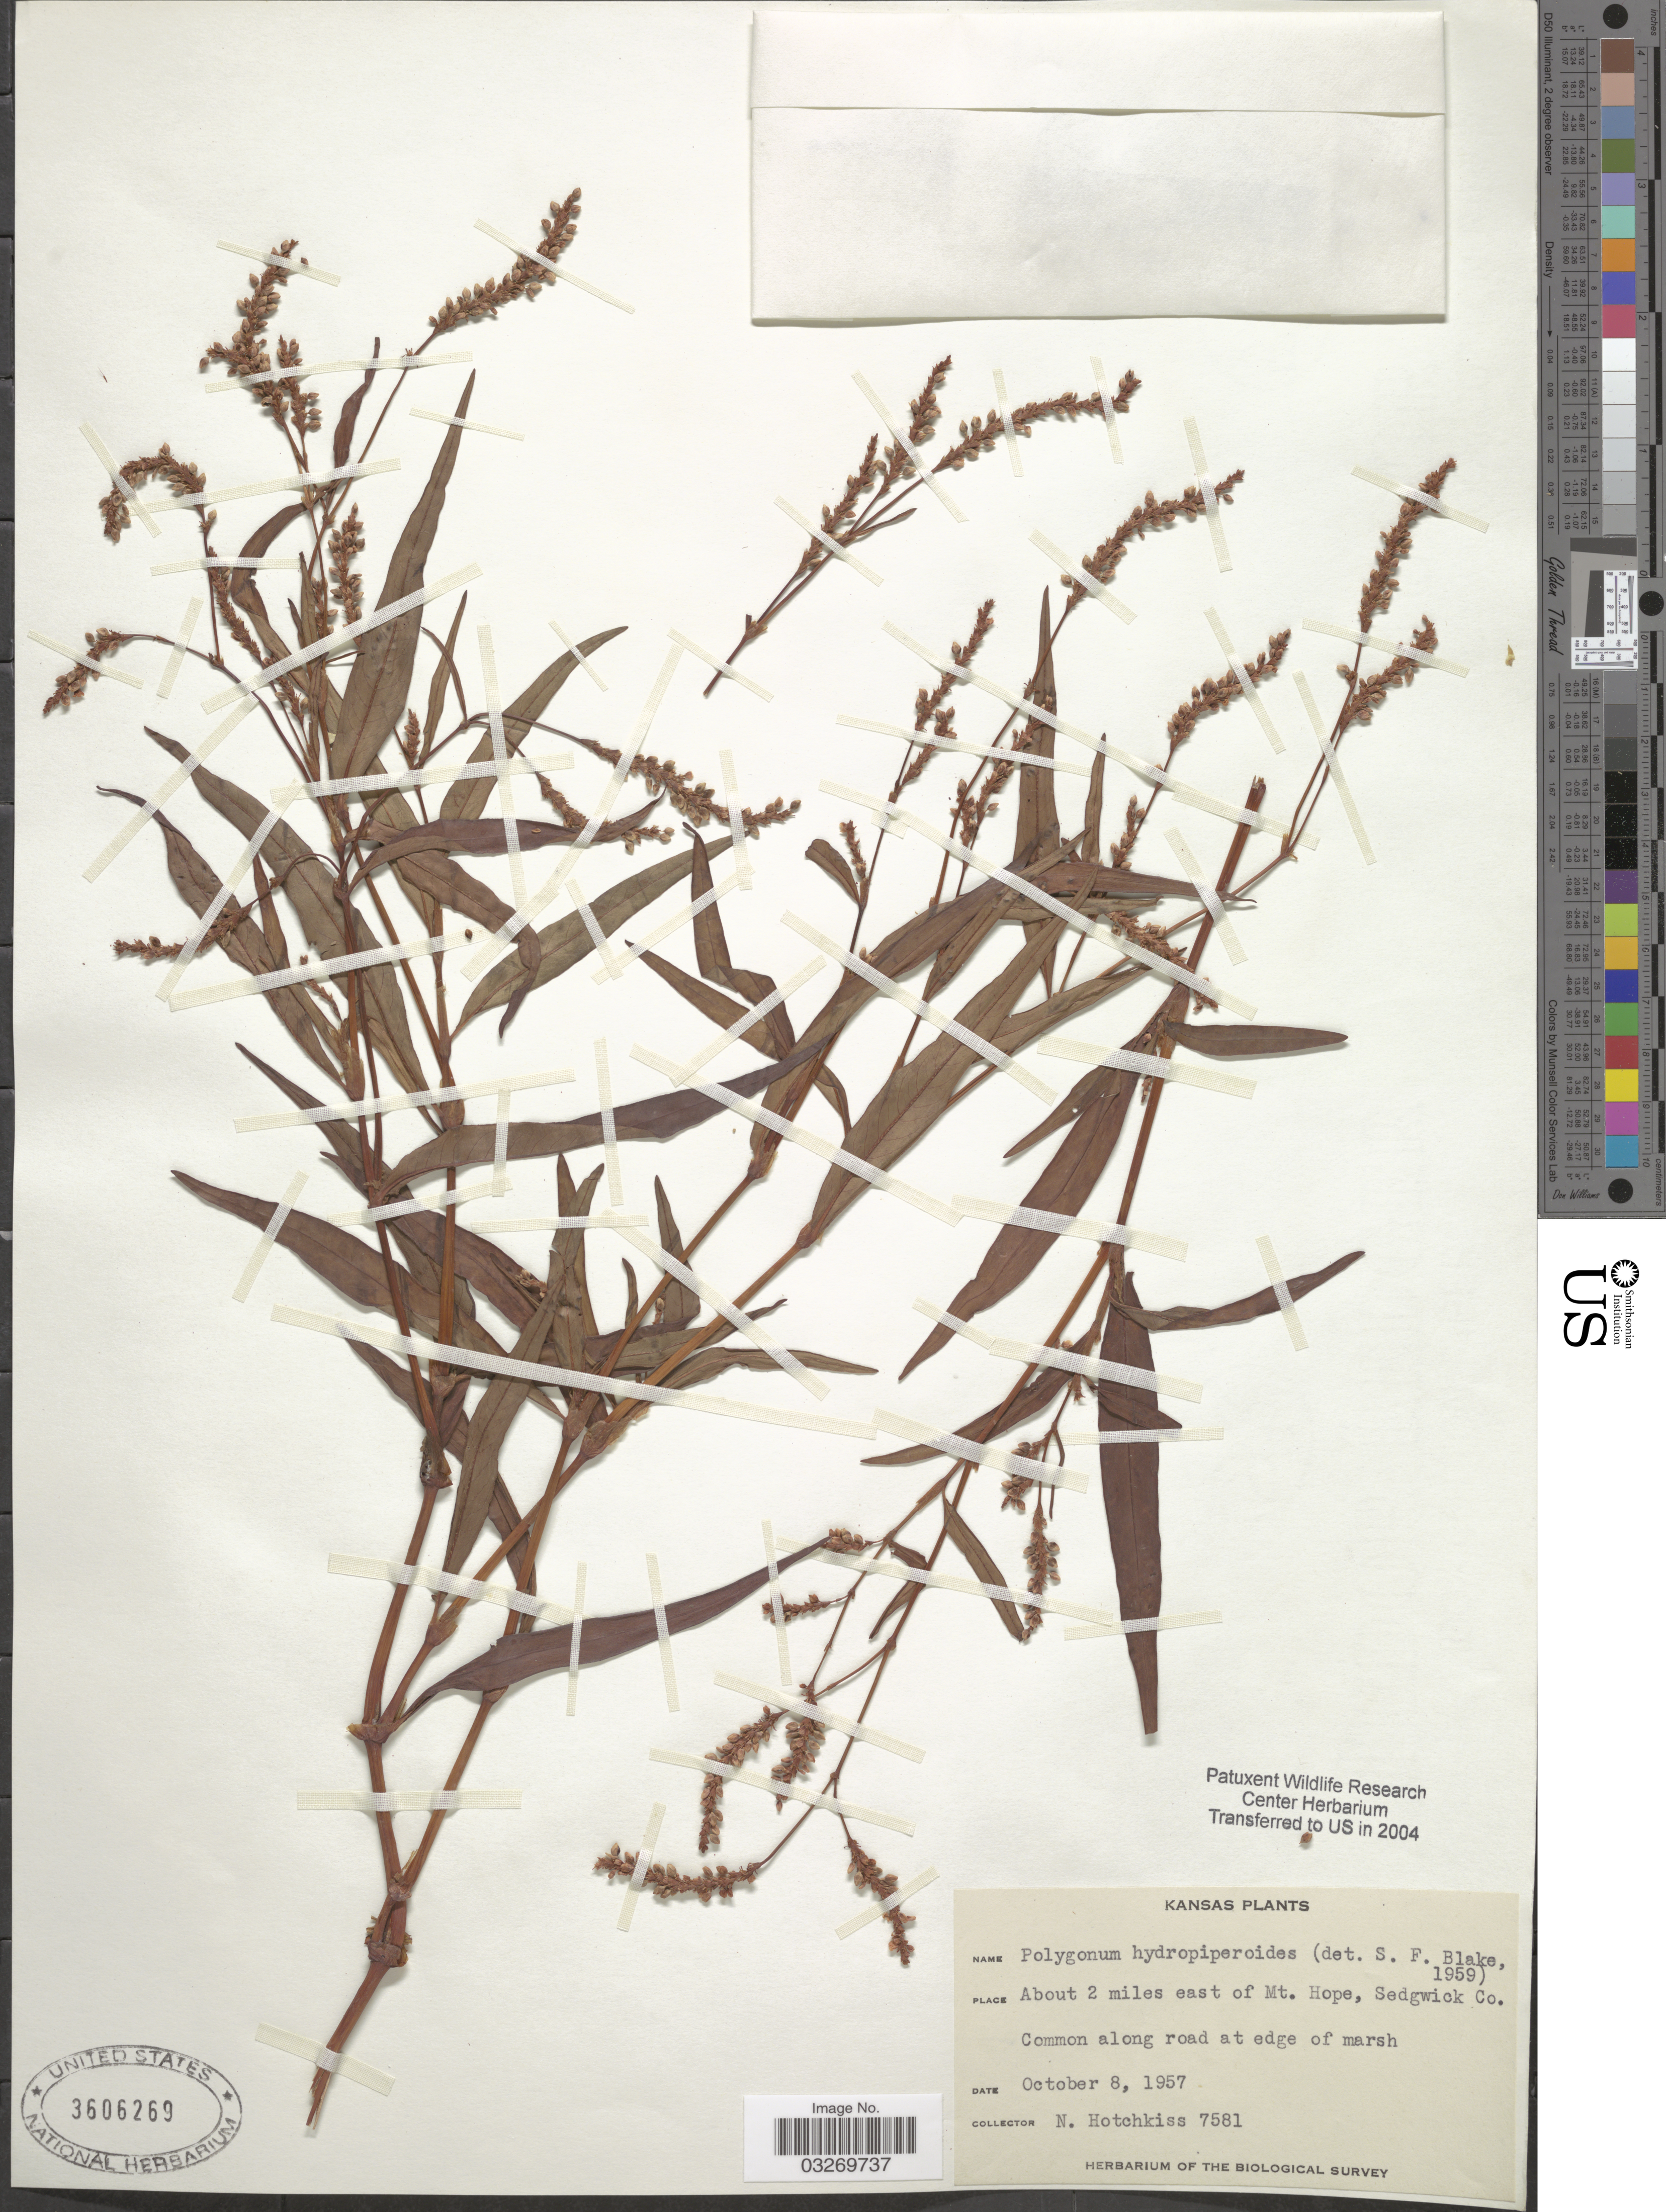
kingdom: Plantae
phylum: Tracheophyta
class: Magnoliopsida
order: Caryophyllales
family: Polygonaceae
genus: Persicaria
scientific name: Persicaria hydropiperoides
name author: (Michx.) Small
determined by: Atha, D. E.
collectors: N. Hotchkiss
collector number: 7581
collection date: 1957-10-08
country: United States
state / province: Kansas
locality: About 2 miles east of Mt. Hope, Sedgwick Co.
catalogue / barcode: US 3606269